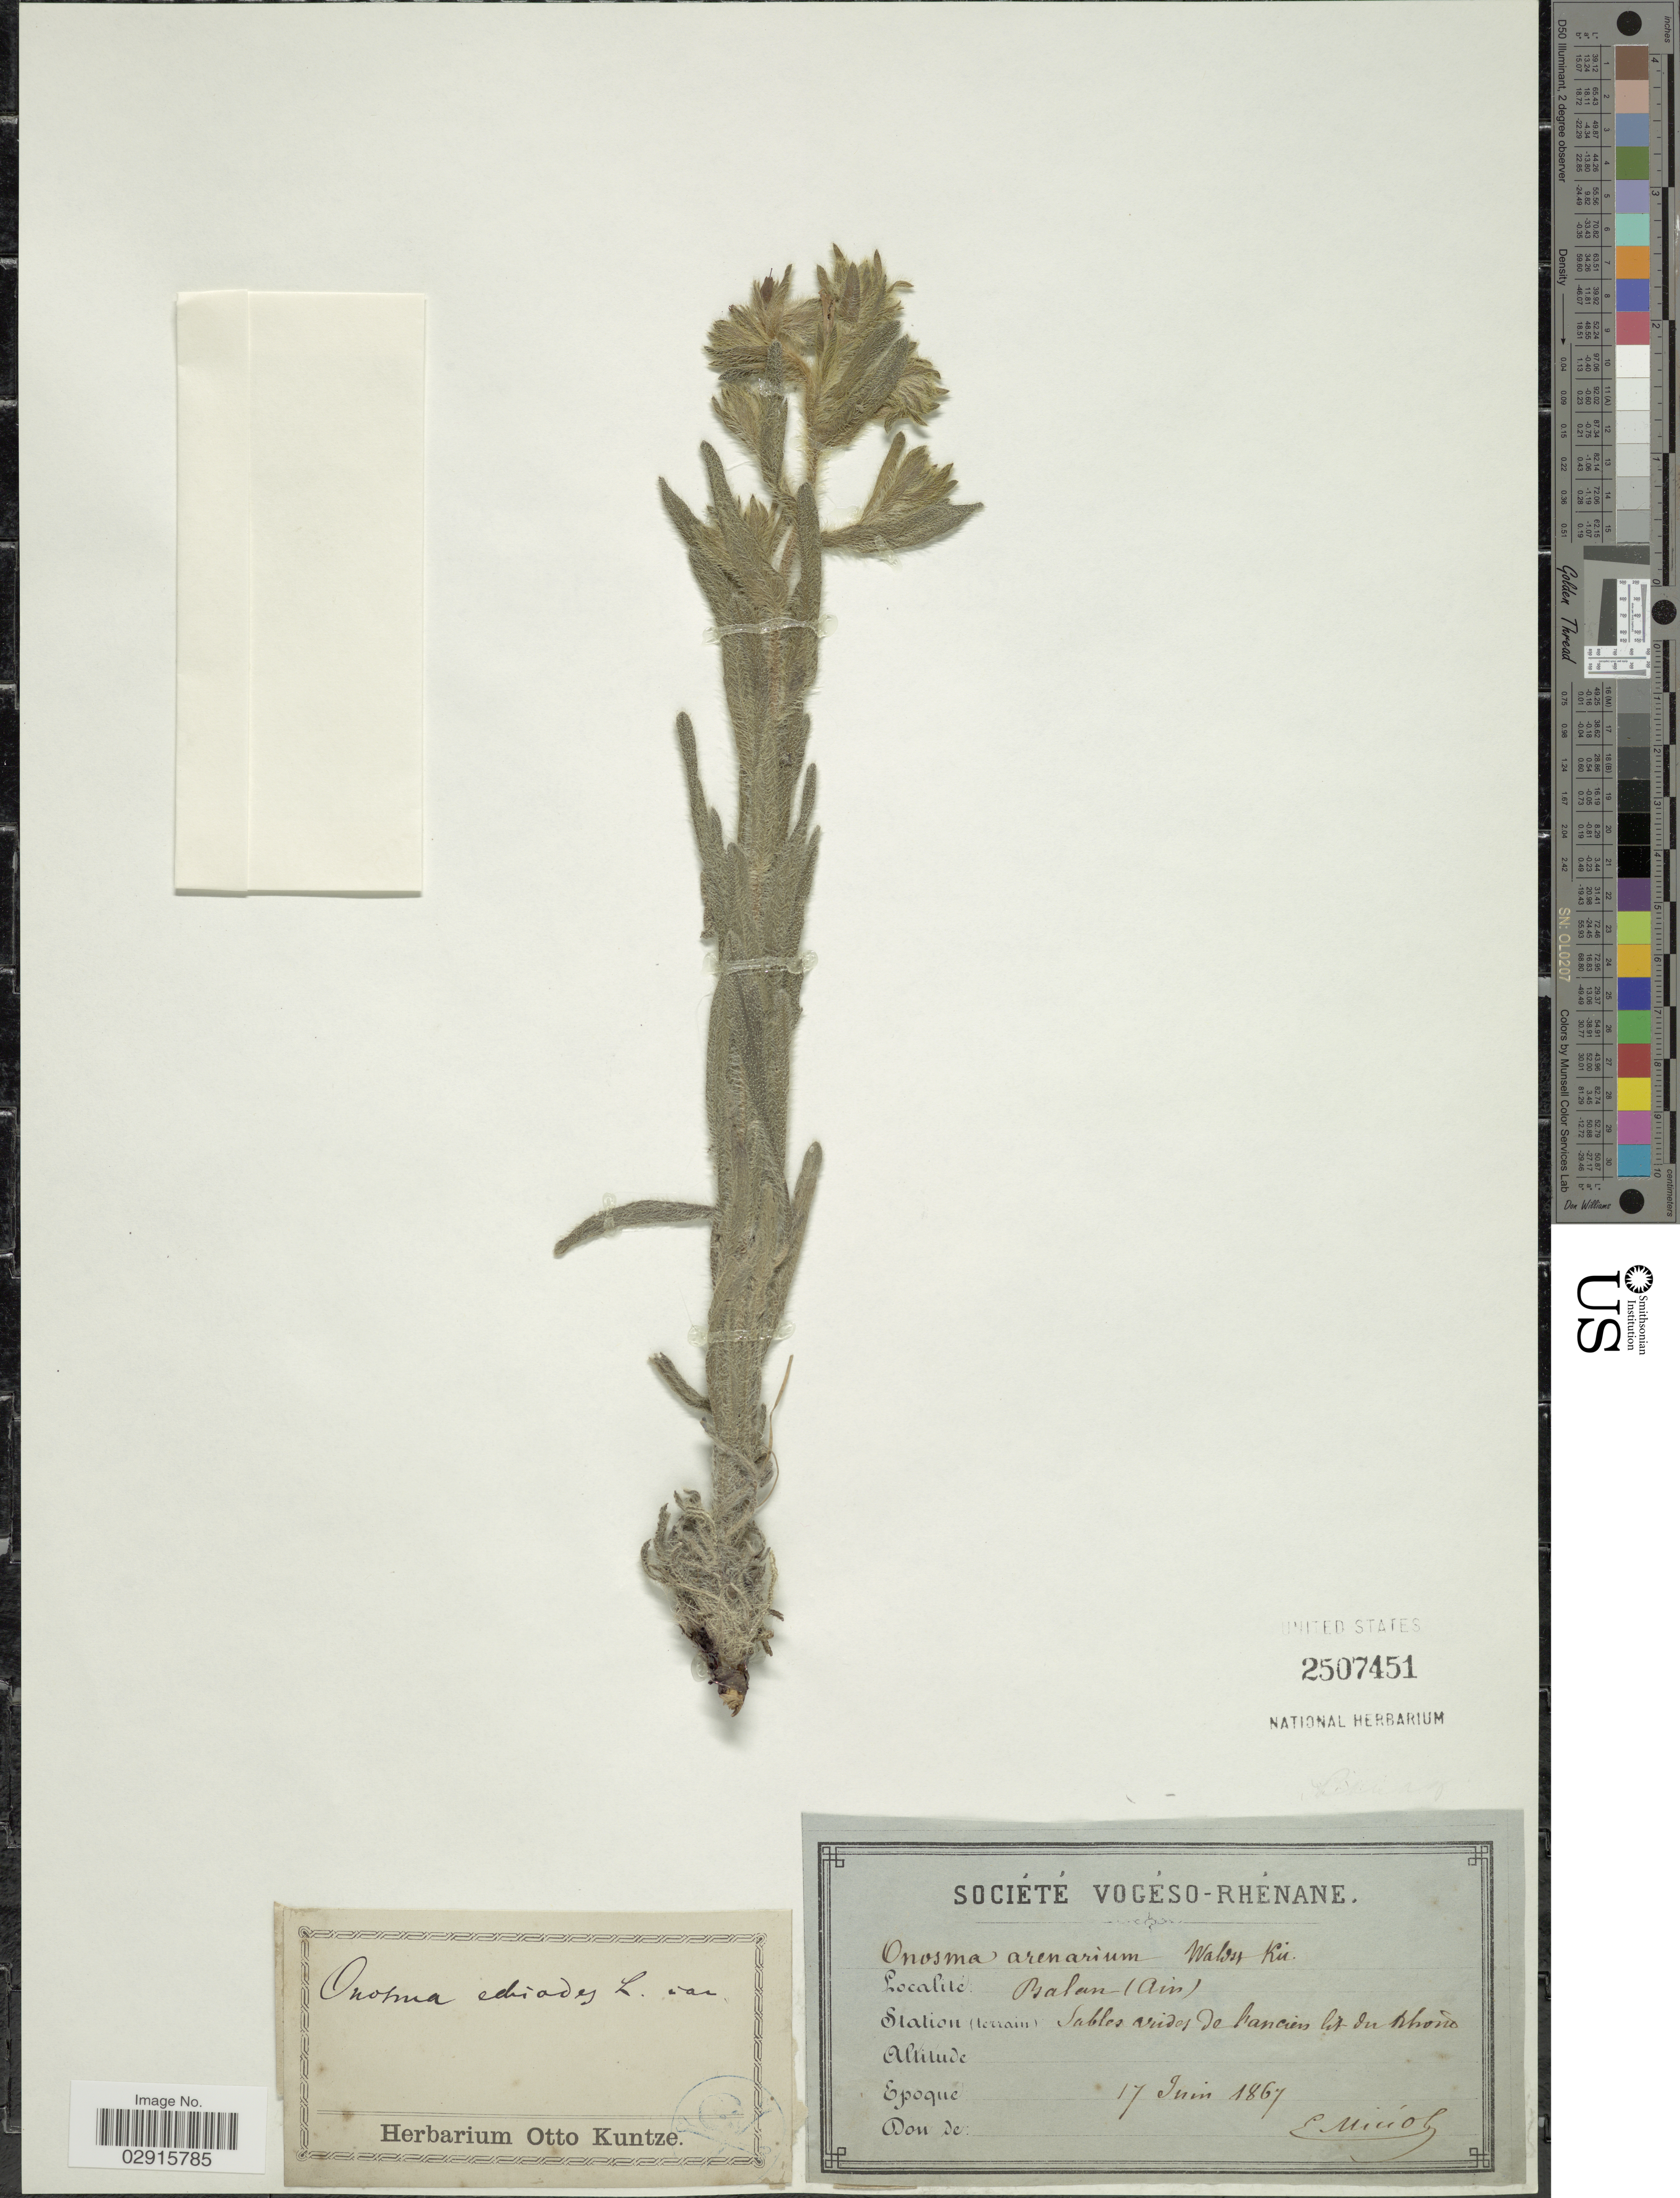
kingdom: Plantae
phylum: Tracheophyta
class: Magnoliopsida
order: Boraginales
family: Boraginaceae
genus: Onosma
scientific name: Onosma echioides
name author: L.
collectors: E. Minol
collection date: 1867-06-17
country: France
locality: Balan (Ain). Station (terrain) Sables vudes de banciers les du Rhone.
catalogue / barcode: US 2507451